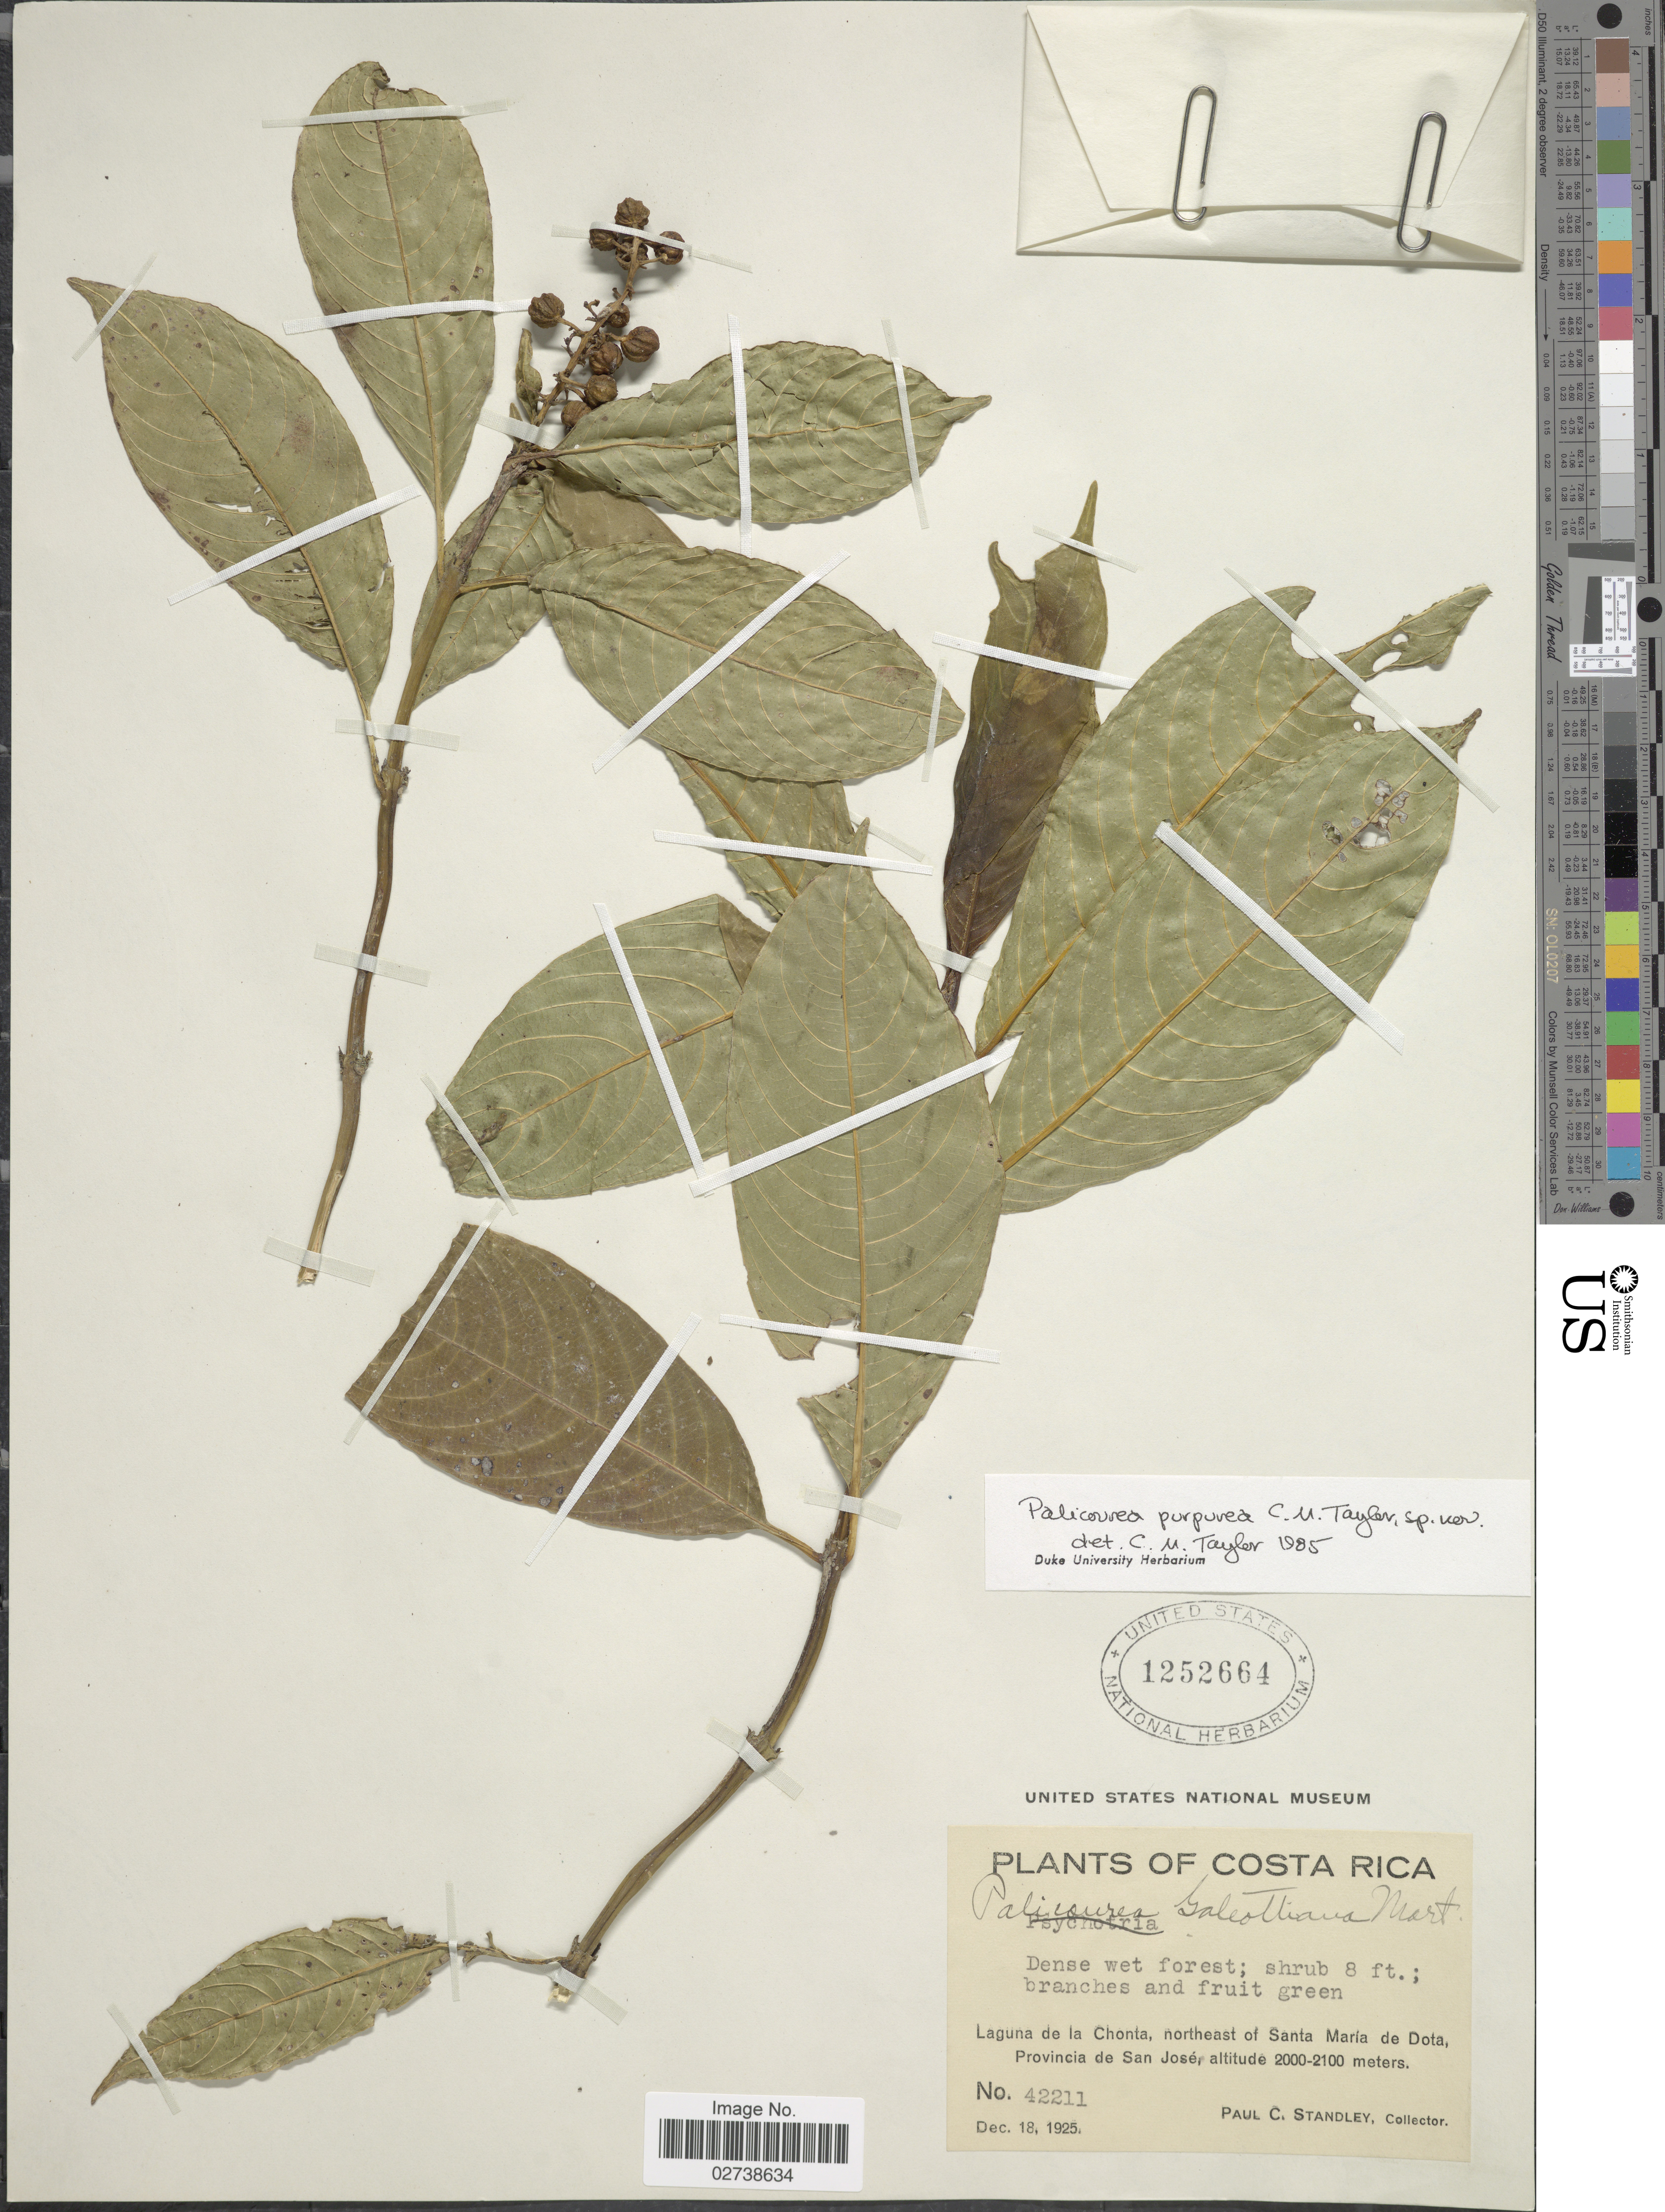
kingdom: Plantae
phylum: Tracheophyta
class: Magnoliopsida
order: Gentianales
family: Rubiaceae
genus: Palicourea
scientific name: Palicourea purpurea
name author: C.M. Taylor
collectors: P. C. Standley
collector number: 42211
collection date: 1925-12-18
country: Costa Rica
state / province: San José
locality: Dense wet forest; Laguna de la Chonta, northeast of Santa María de Dota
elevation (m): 2000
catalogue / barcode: US 1252664